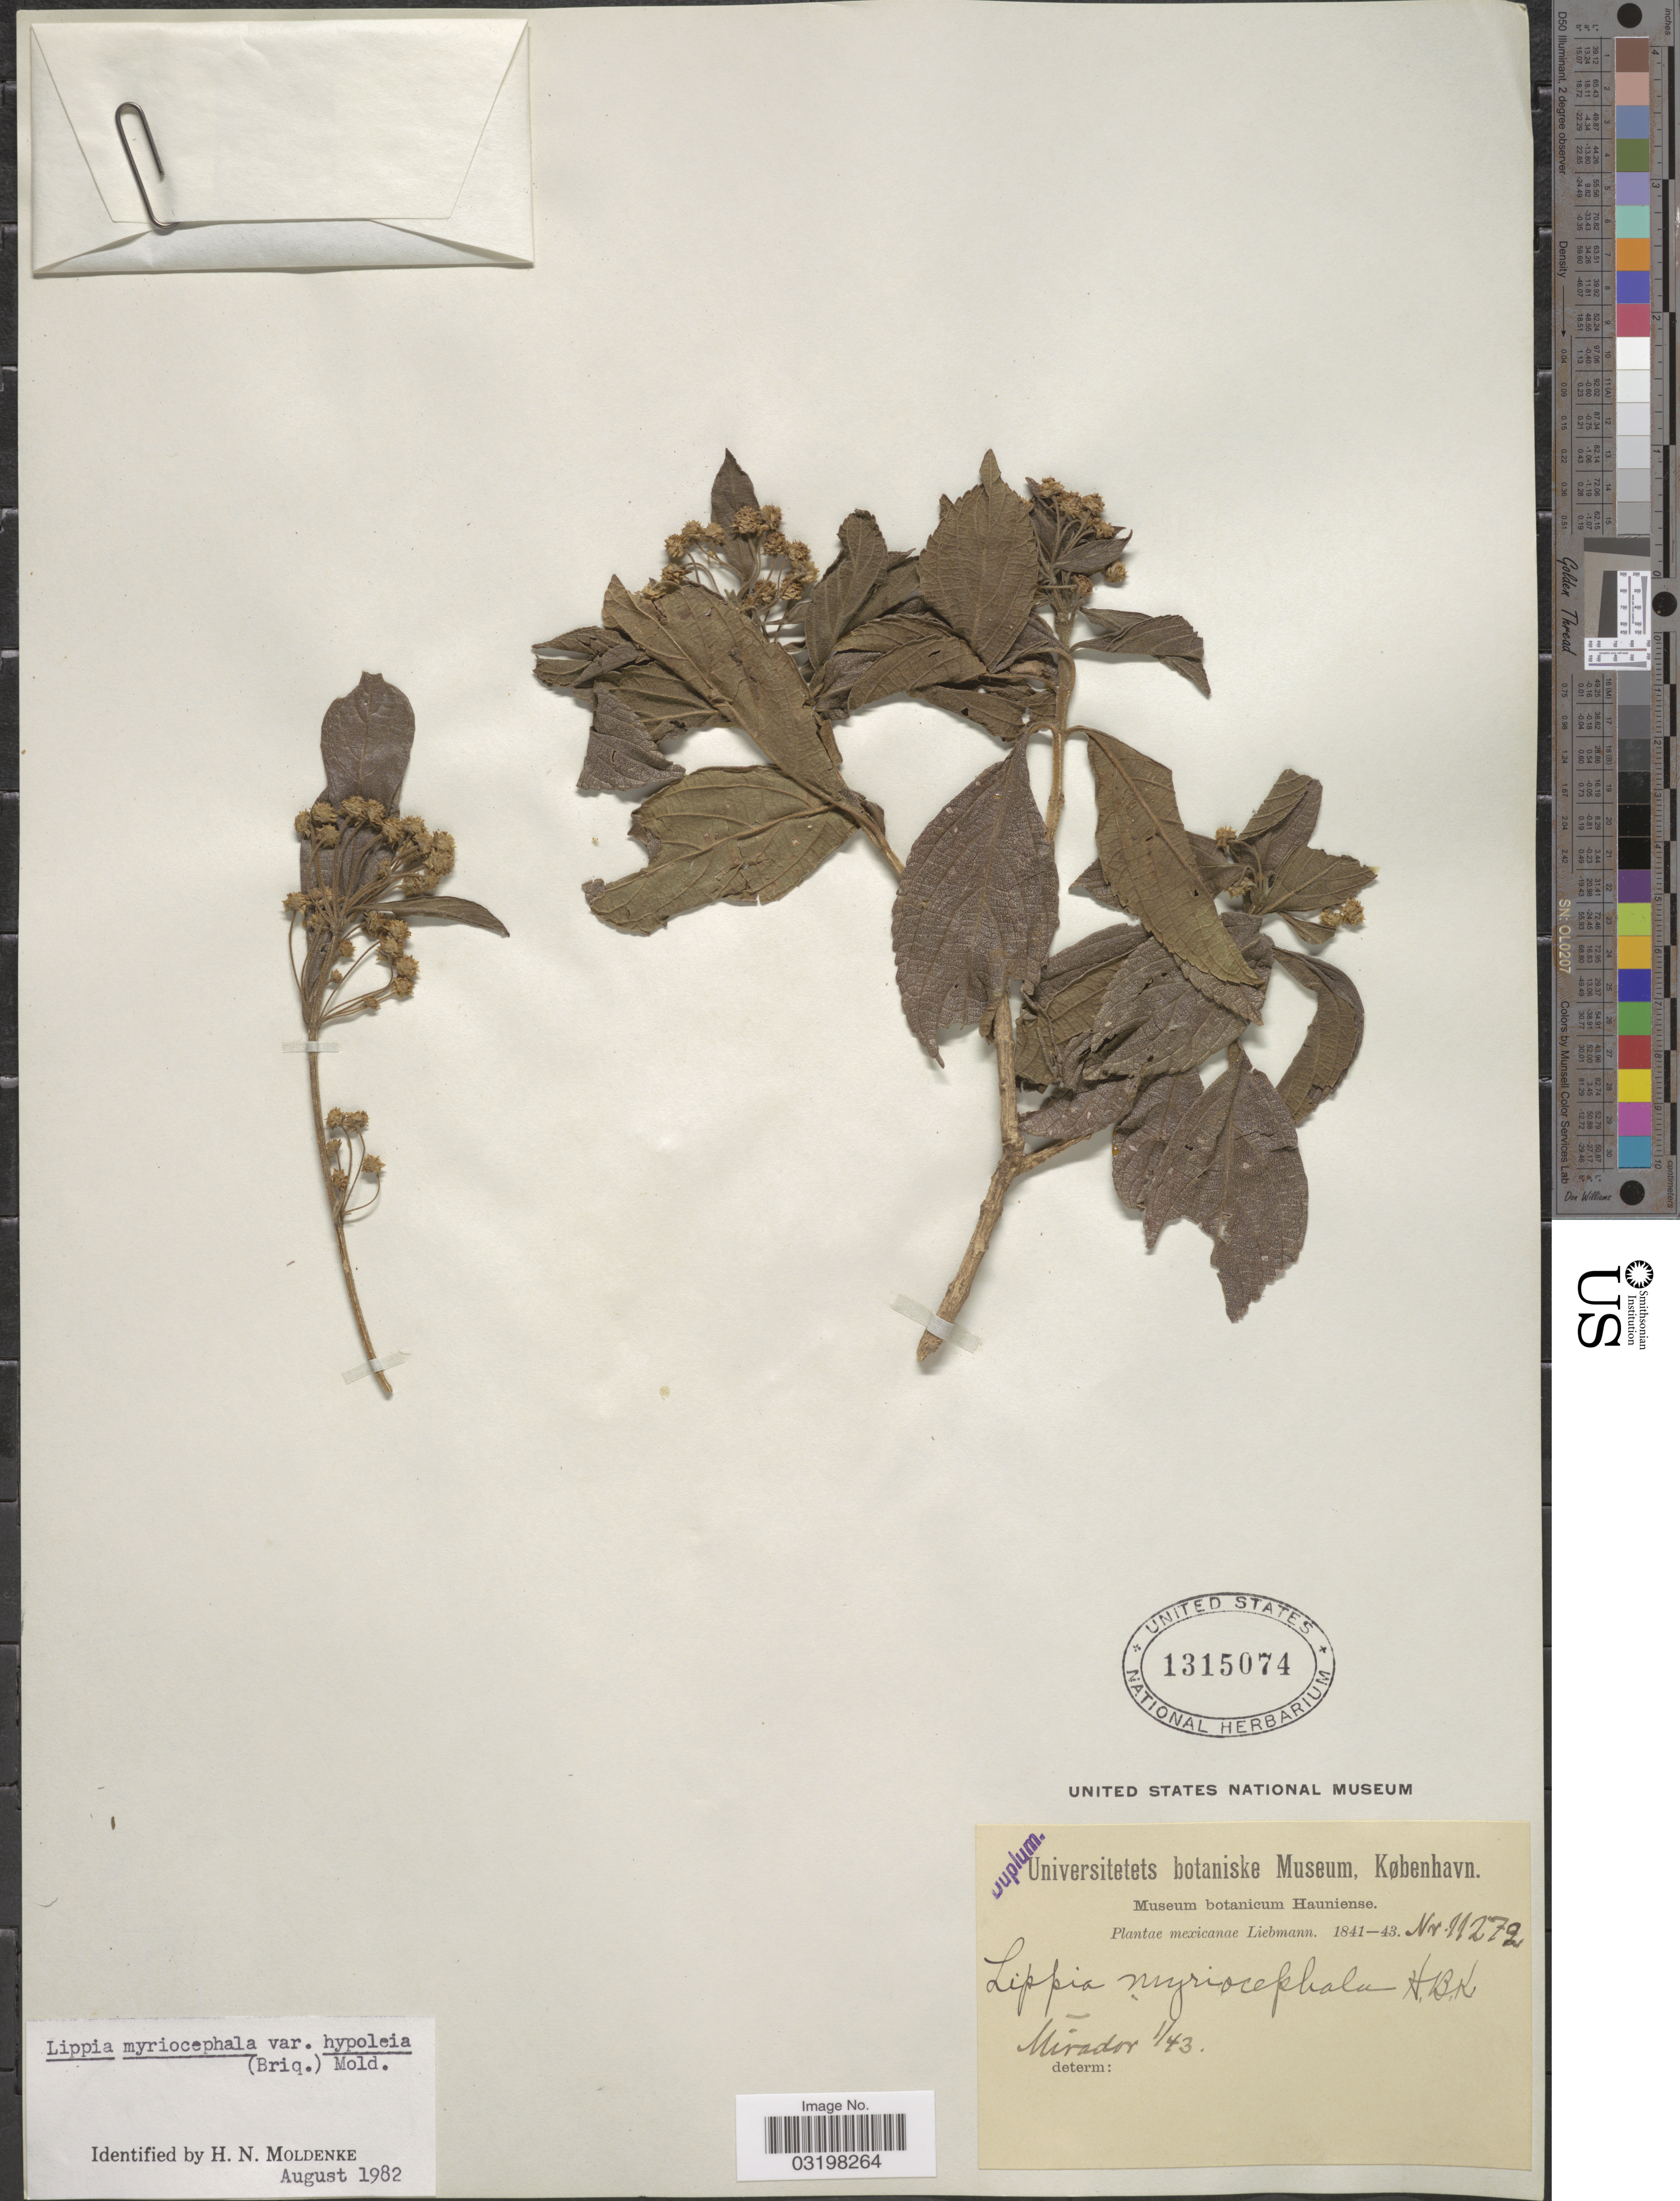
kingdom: Plantae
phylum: Tracheophyta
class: Magnoliopsida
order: Lamiales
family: Verbenaceae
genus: Lippia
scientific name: Lippia myriocephala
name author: Schltdl. & Cham.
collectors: Liebmann, --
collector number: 11272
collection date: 1843-01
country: Mexico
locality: Mirador.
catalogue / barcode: US 1315074